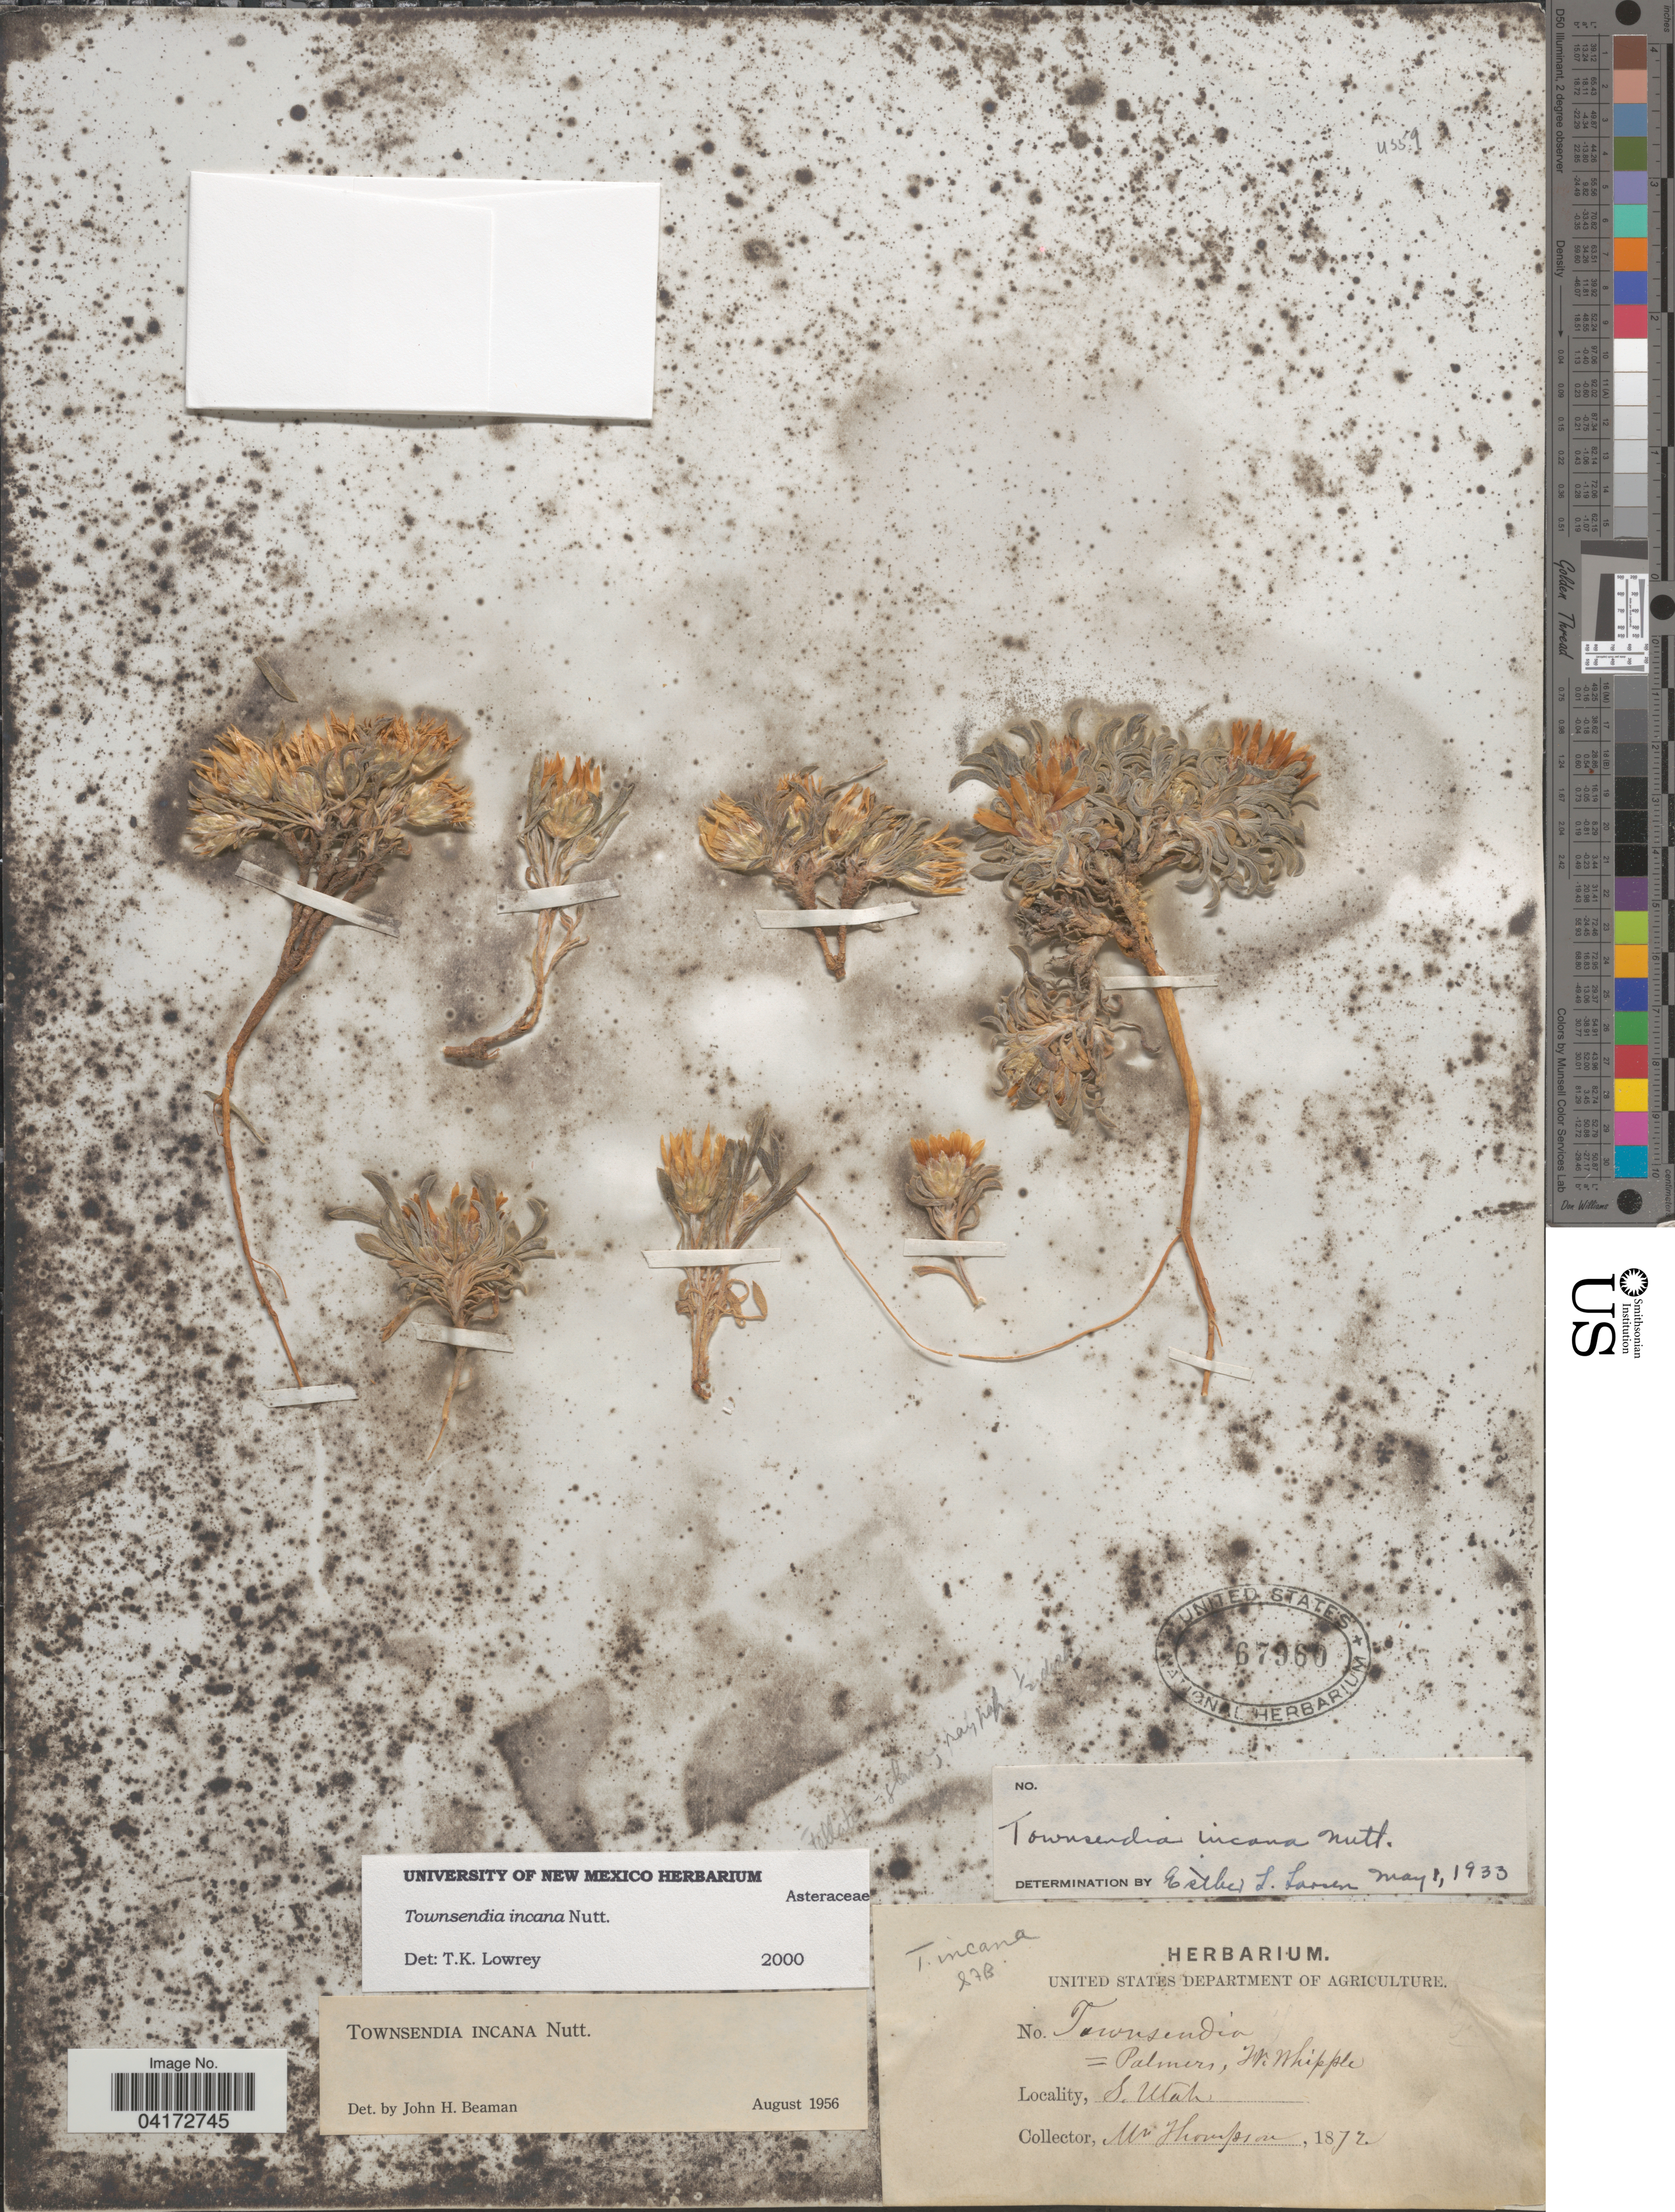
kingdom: Plantae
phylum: Tracheophyta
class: Magnoliopsida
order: Asterales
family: Asteraceae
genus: Townsendia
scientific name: Townsendia incana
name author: Nutt.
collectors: Thompson, --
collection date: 1872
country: United States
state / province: Utah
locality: S. Utah.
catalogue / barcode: US 67960